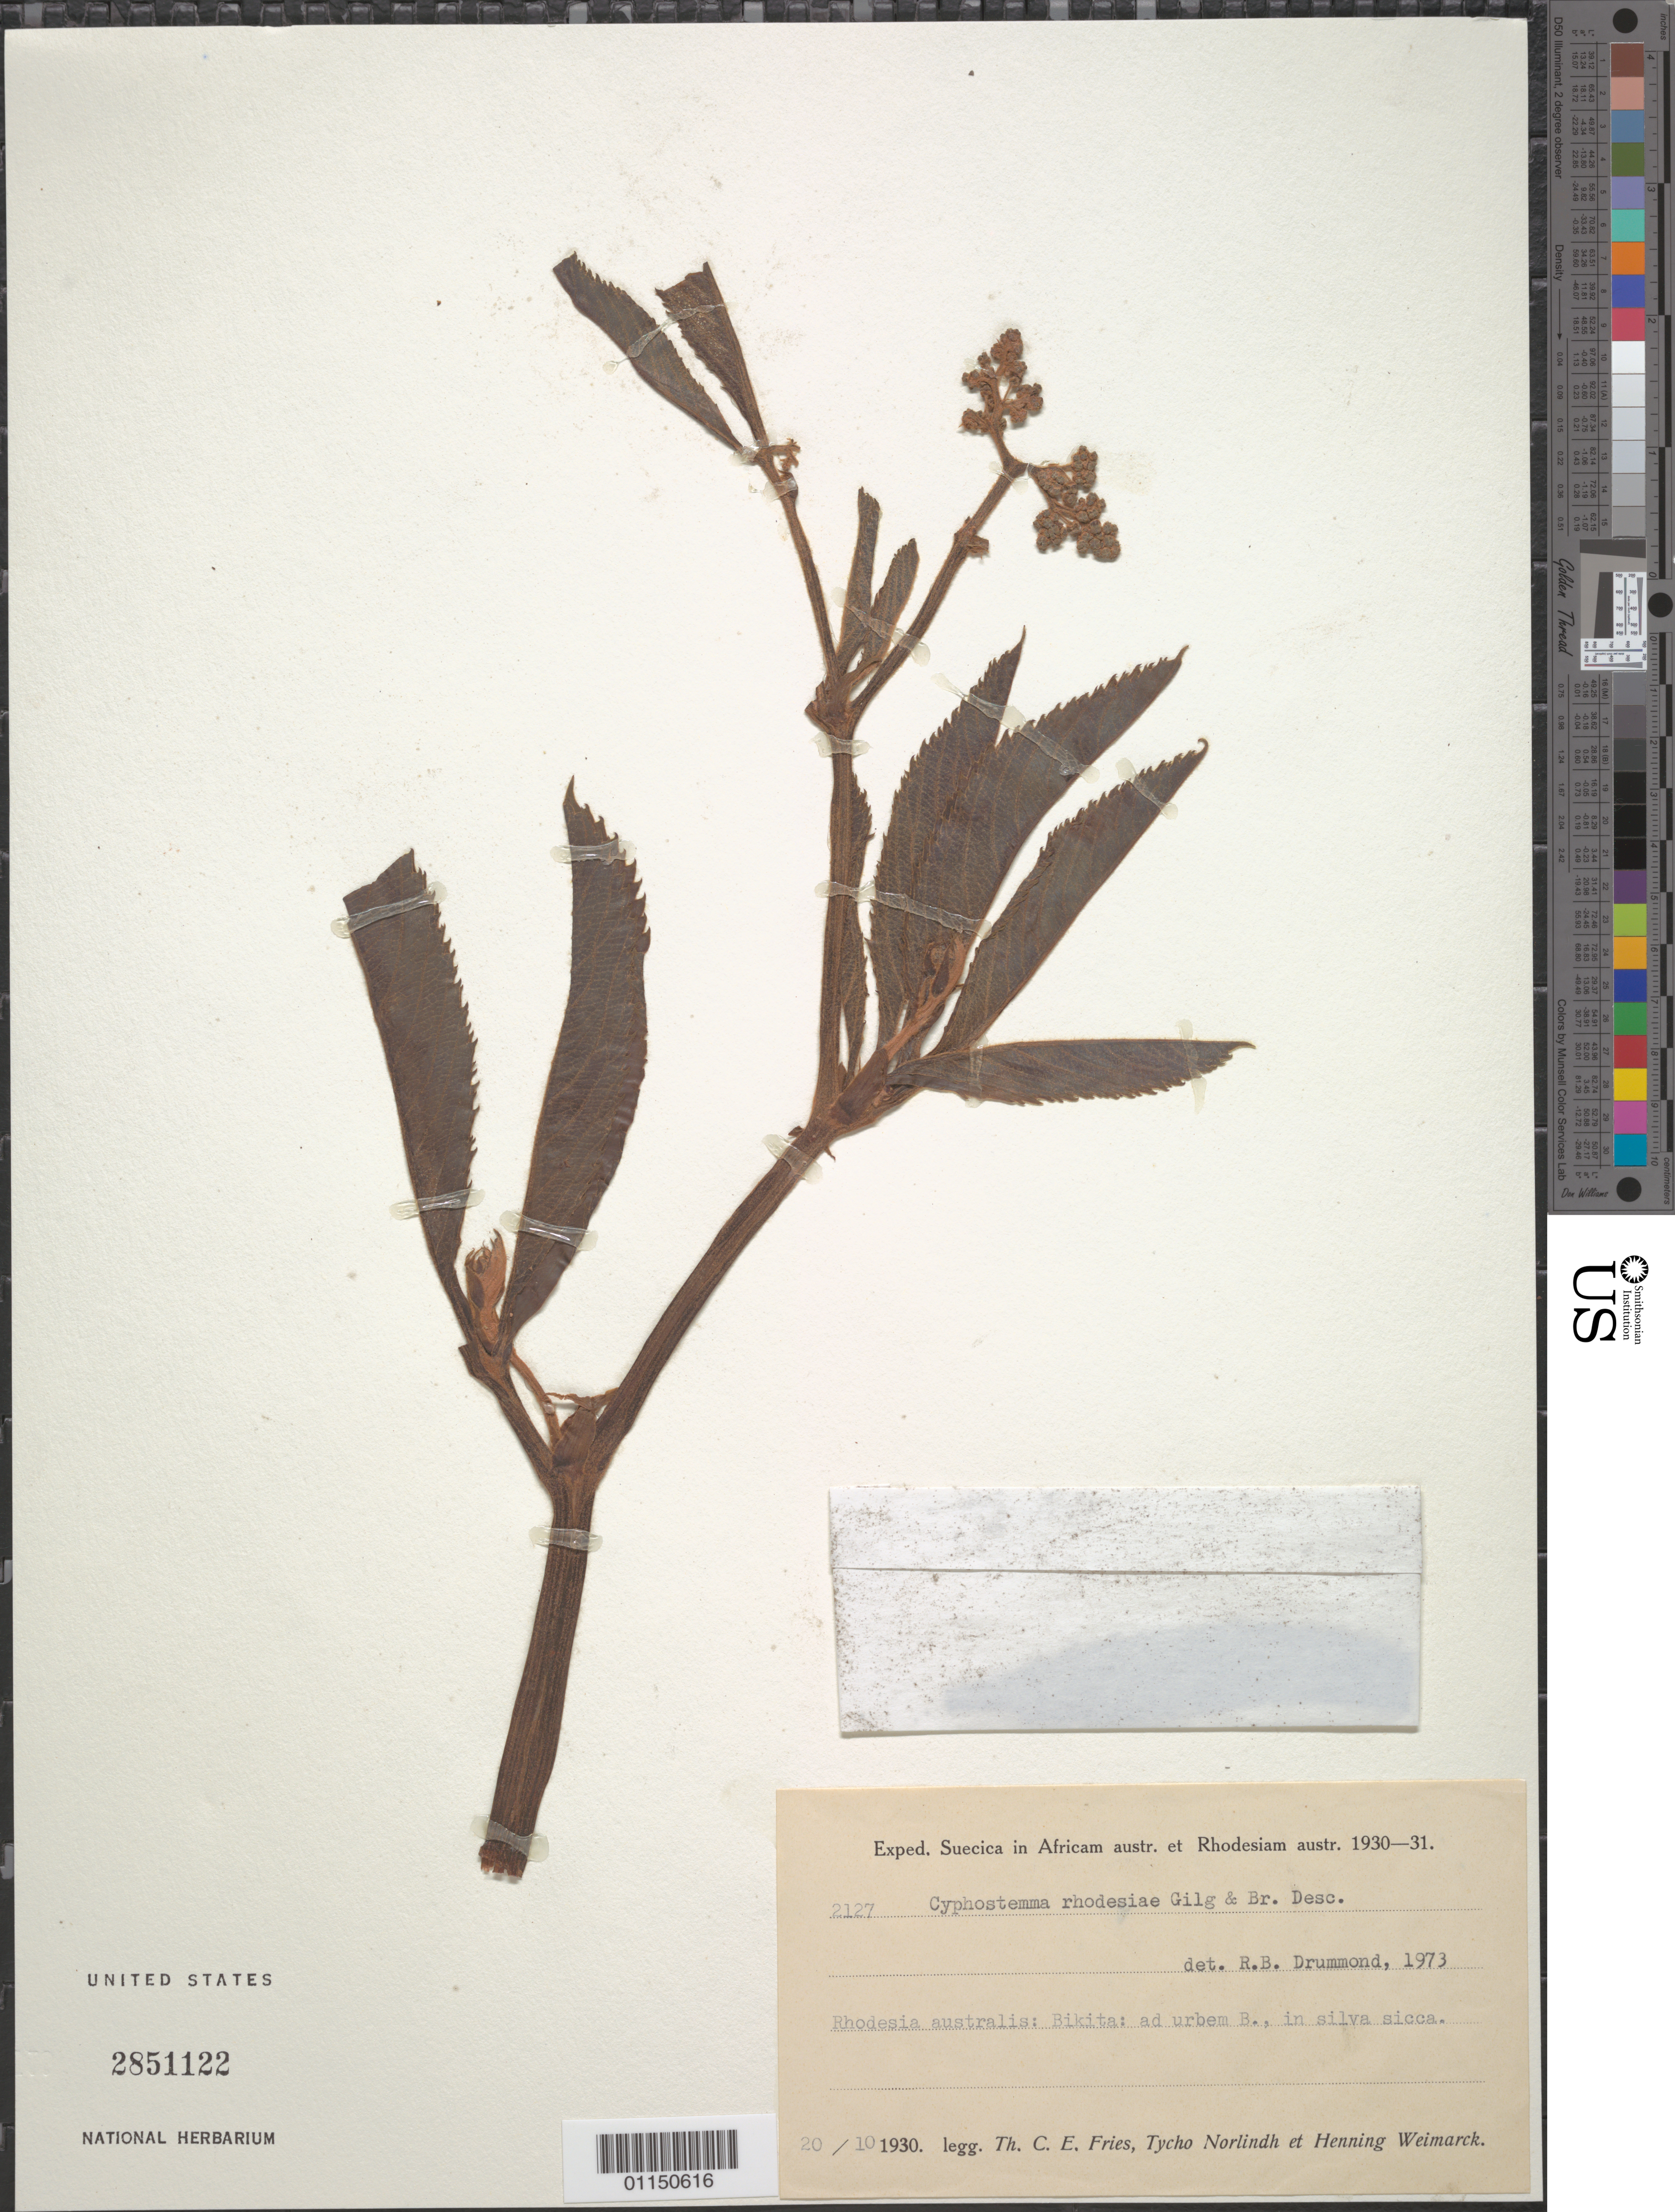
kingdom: Plantae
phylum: Tracheophyta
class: Magnoliopsida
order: Vitales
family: Vitaceae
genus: Cyphostemma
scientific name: Cyphostemma rhodesiae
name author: (Gilg & M. Brandt) Desc. et al.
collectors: T. C. E. Fries, N. T. Norlindh & H. Weimarck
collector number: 2127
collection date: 1930-10-20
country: Zimbabwe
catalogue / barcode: US 2851122